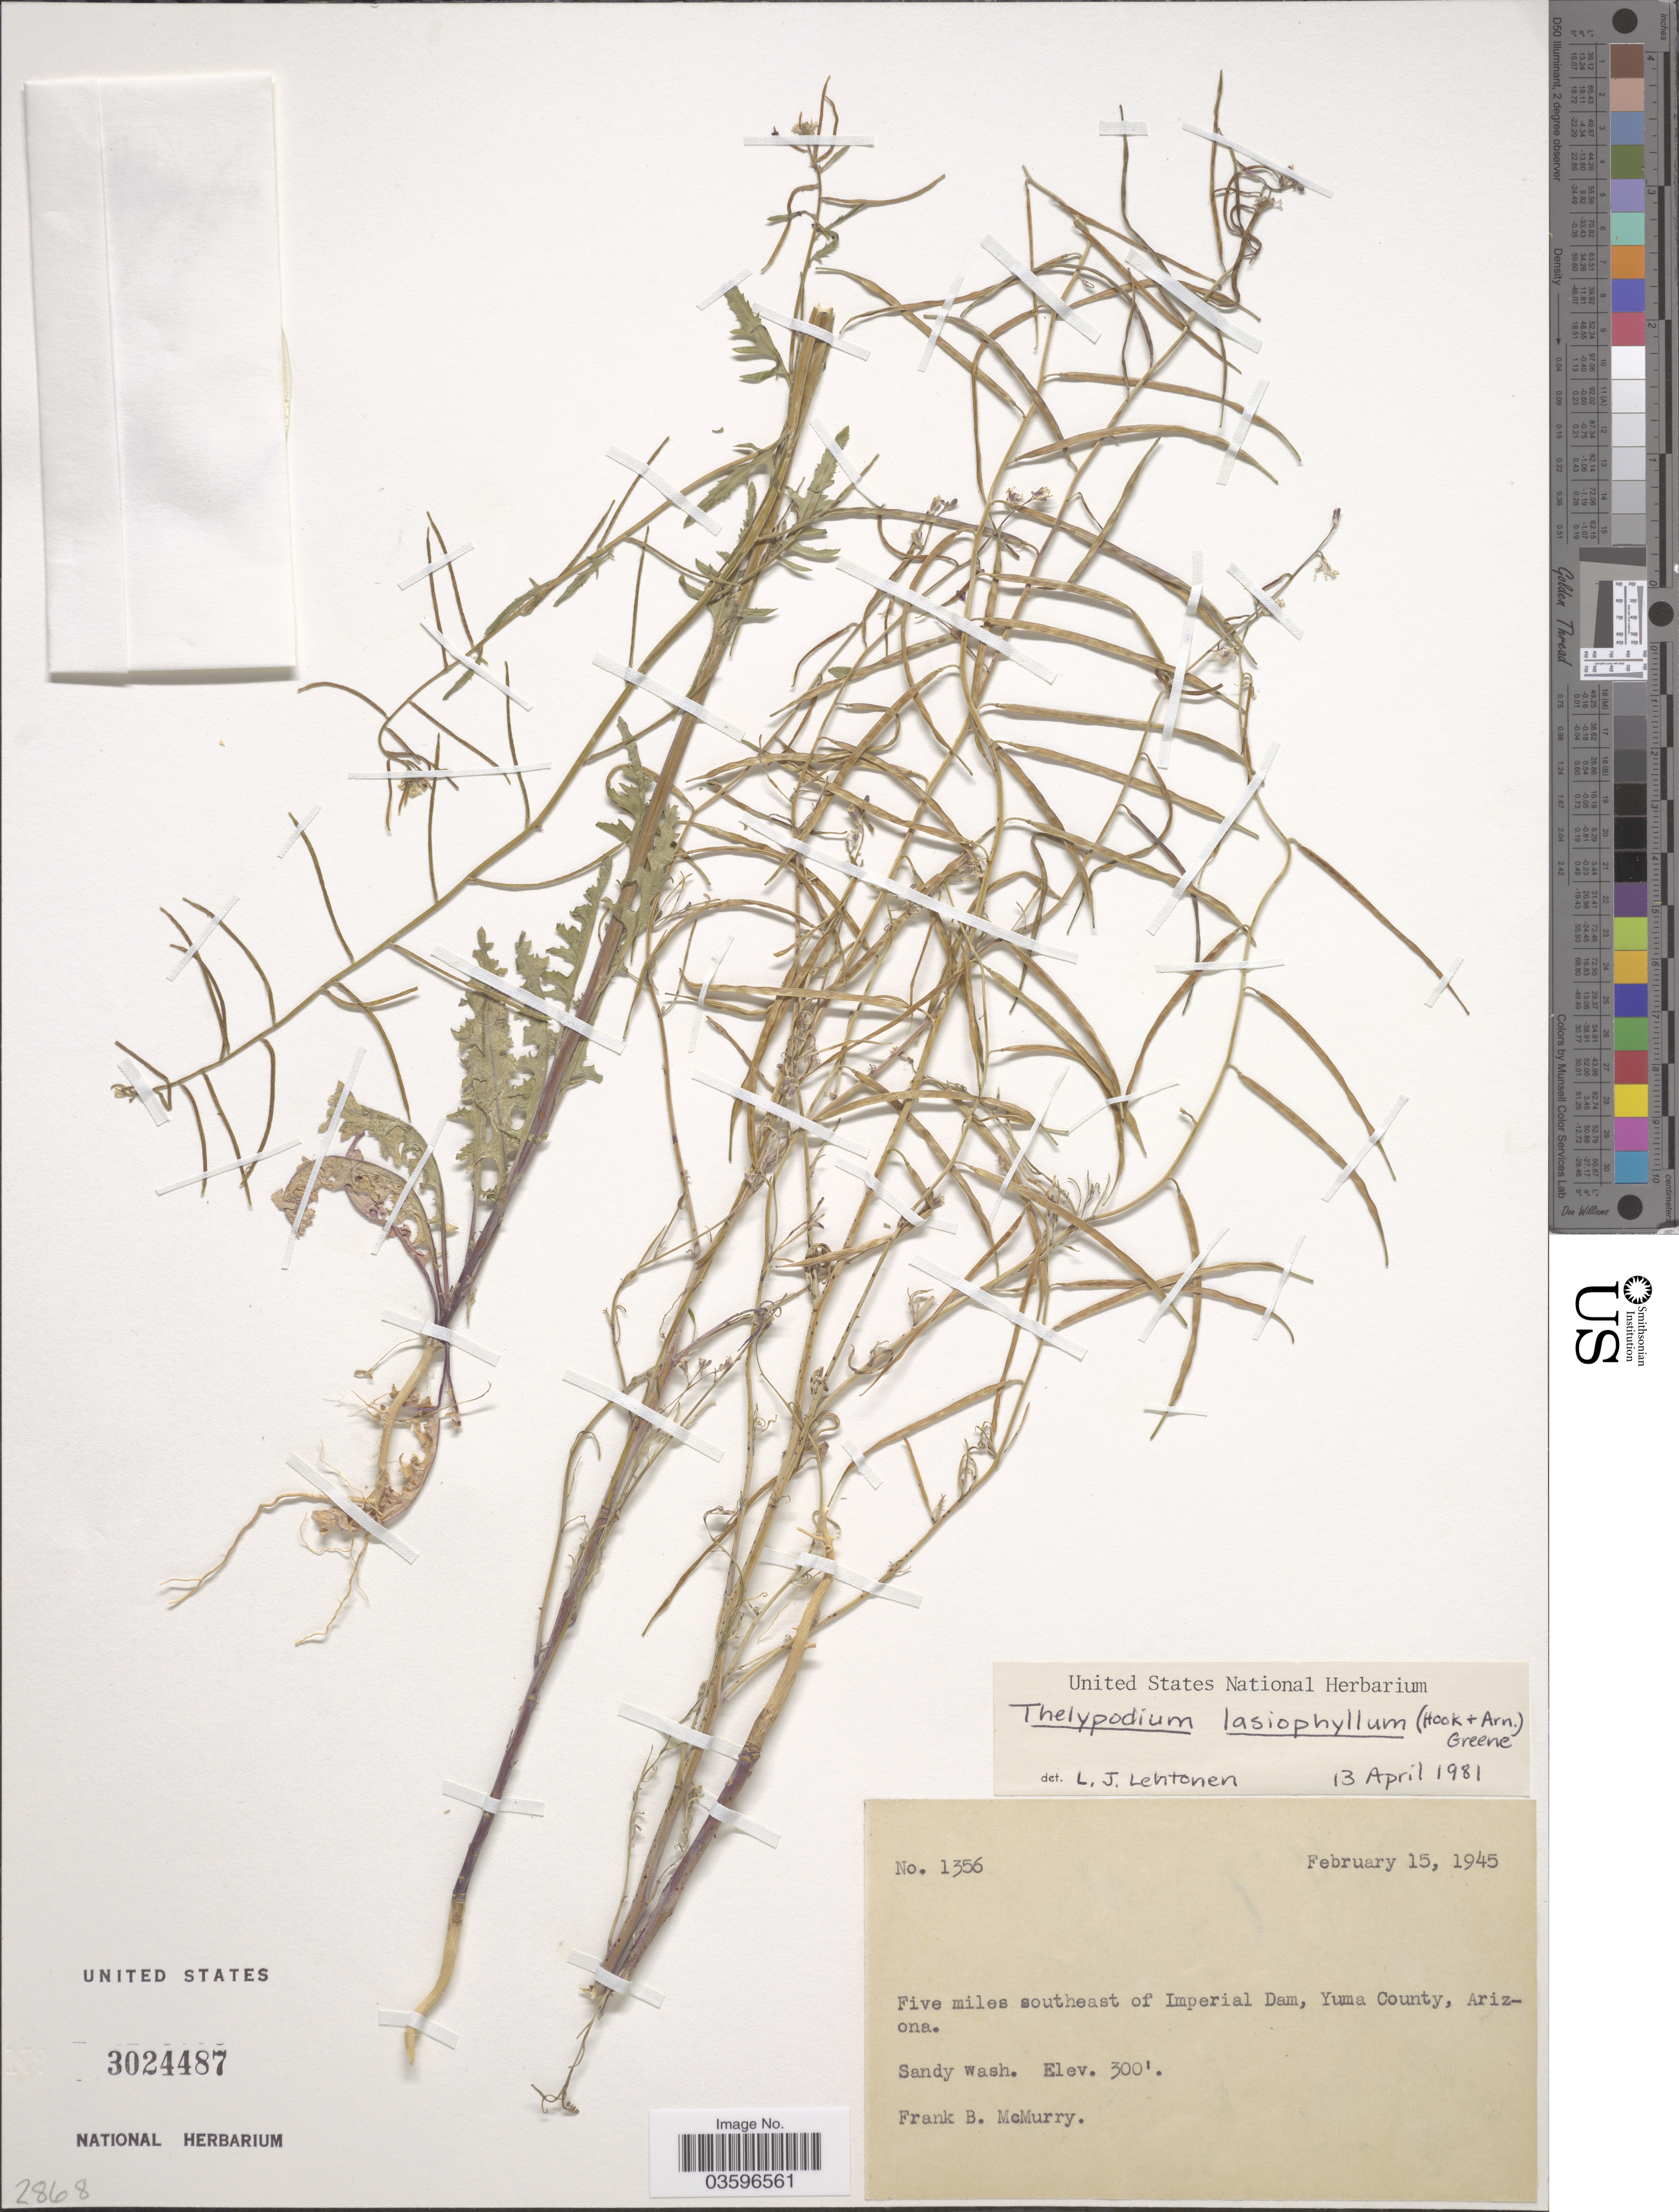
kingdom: Plantae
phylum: Tracheophyta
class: Magnoliopsida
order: Brassicales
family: Brassicaceae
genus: Thelypodium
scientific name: Thelypodium lasiophyllum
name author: (Hook.) Greene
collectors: F. B. McMurry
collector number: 1356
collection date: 1945-02-15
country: United States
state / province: Arizona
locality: Five miles southeast of Imperial Dam, Yuma County.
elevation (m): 91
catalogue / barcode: US 3024487